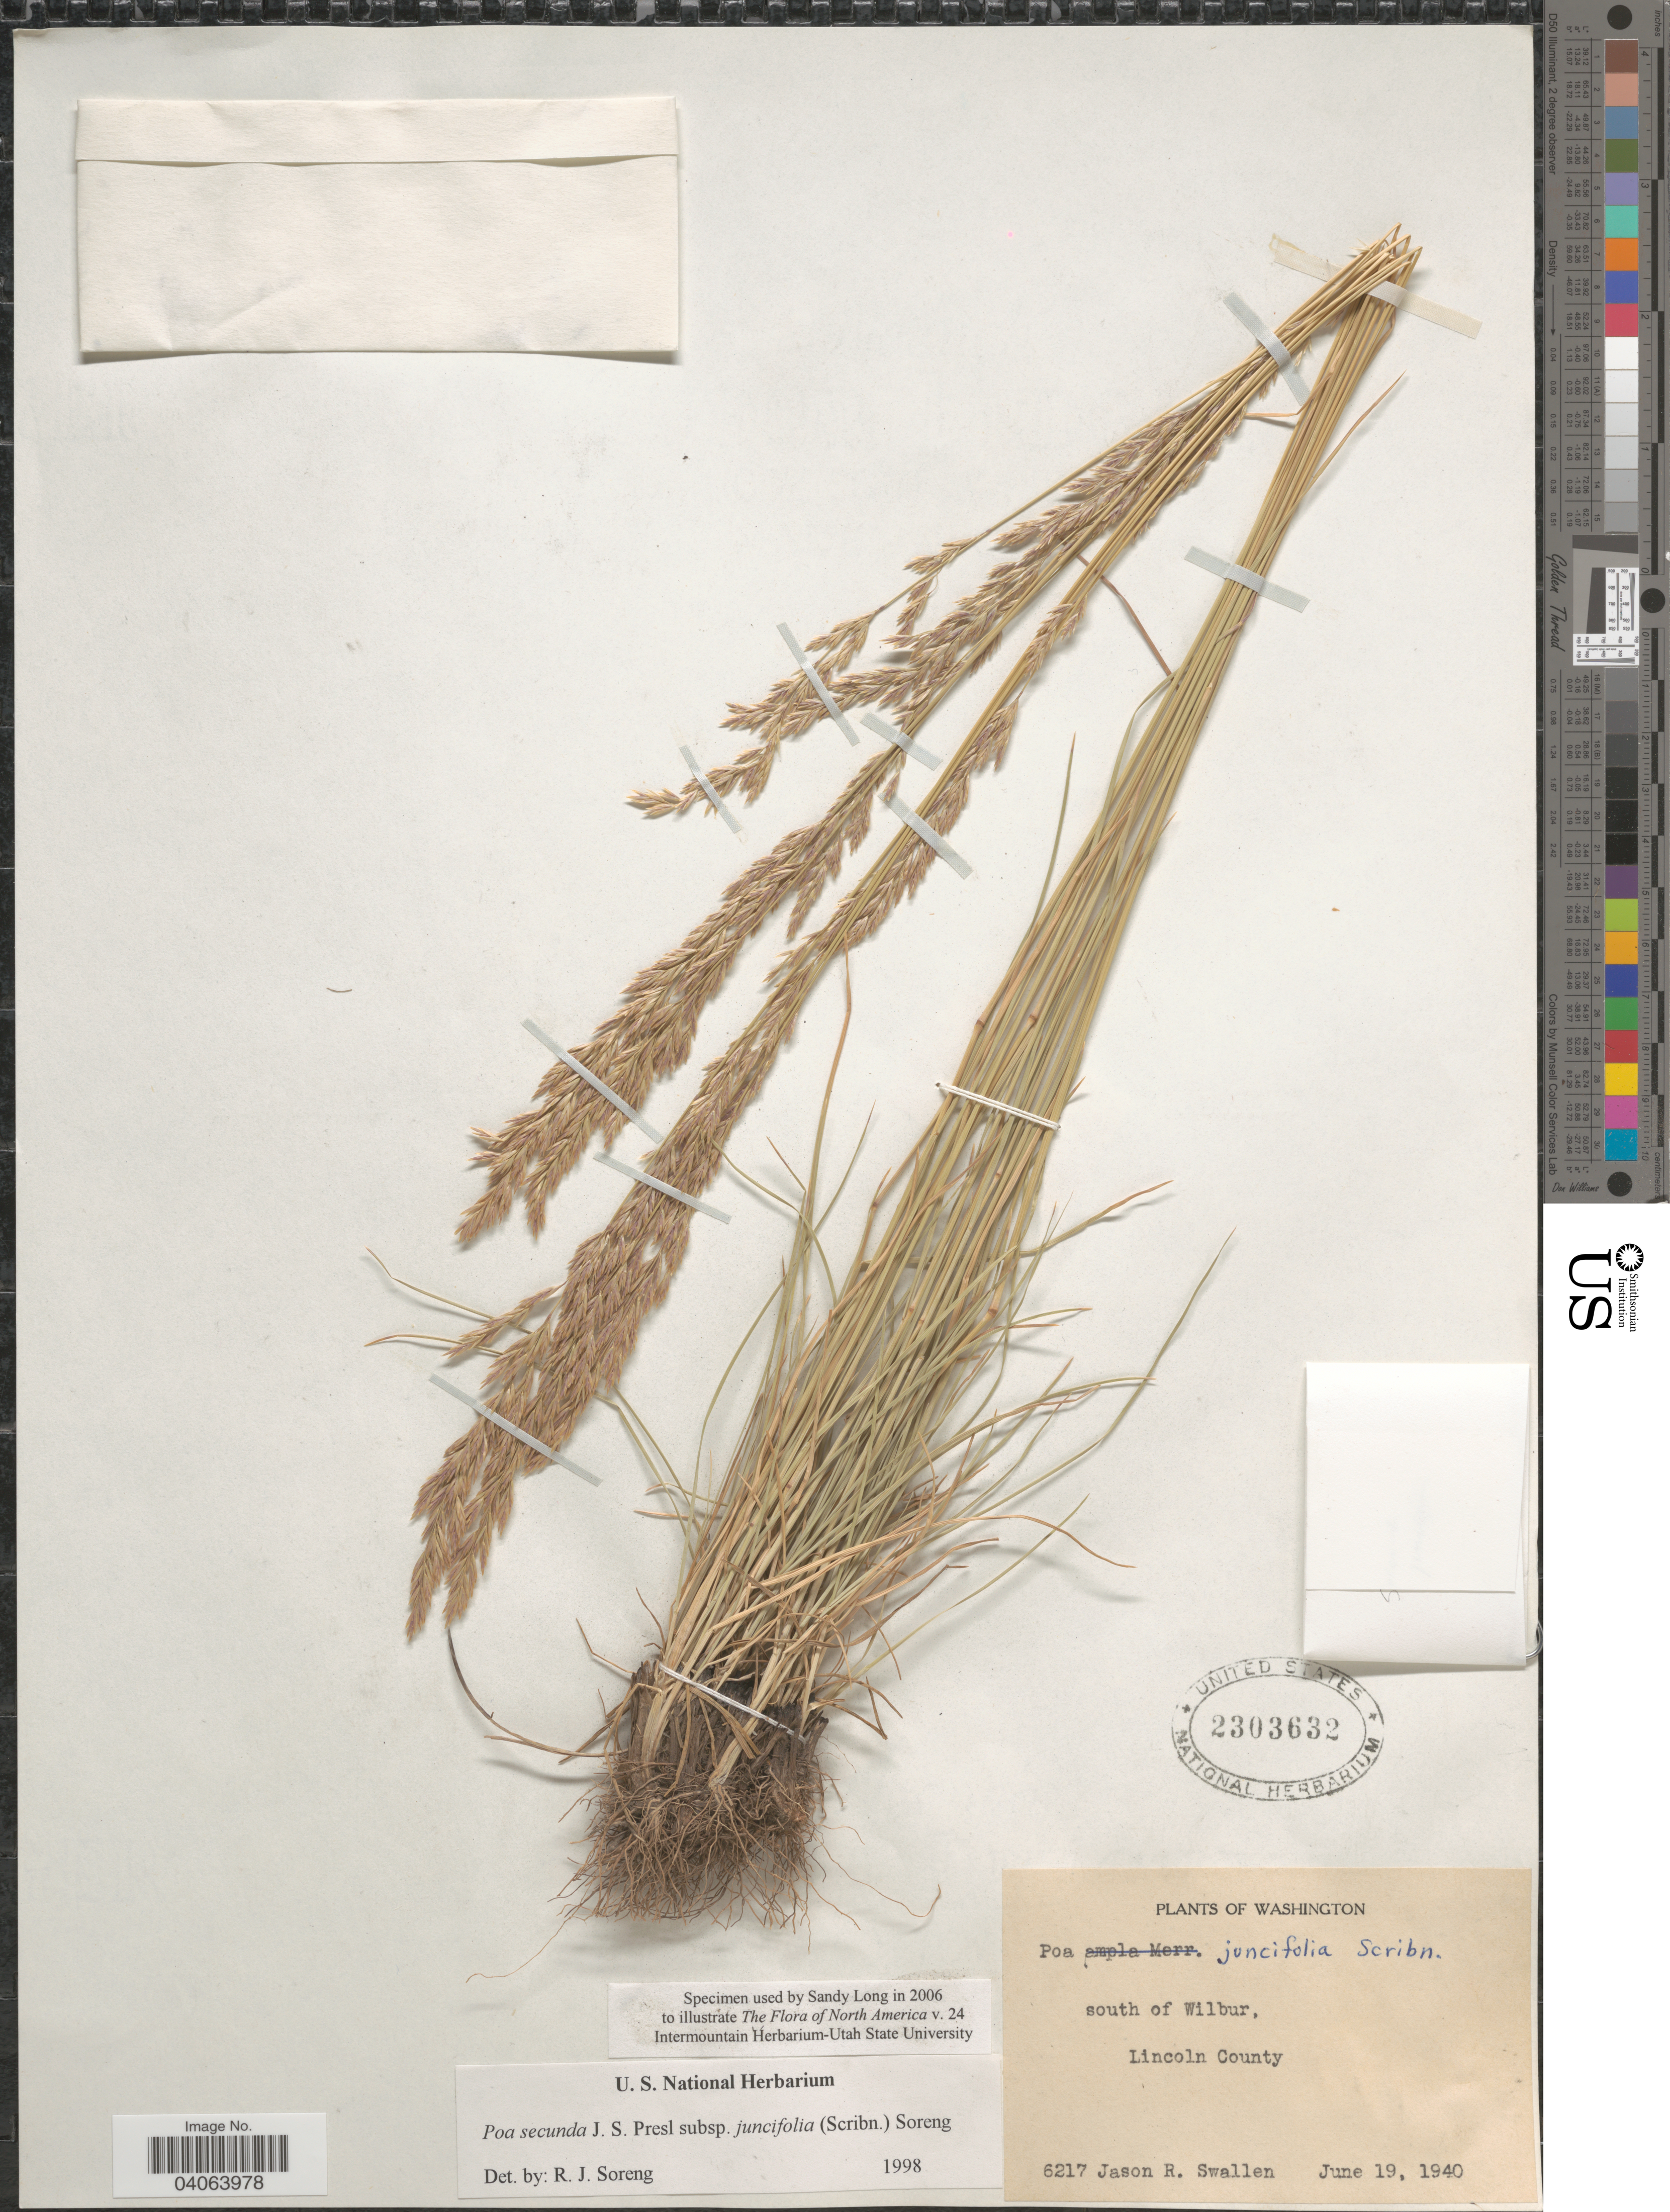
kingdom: Plantae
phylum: Tracheophyta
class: Liliopsida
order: Poales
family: Poaceae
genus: Poa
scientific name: Poa secunda subsp. juncifolia var. juncifolia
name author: (Scribn.) Soreng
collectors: J. R. Swallen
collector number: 6217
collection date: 1940-06-19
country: United States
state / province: Washington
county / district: Lincoln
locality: South of Wilbur, Lincoln County.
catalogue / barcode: US 2303632